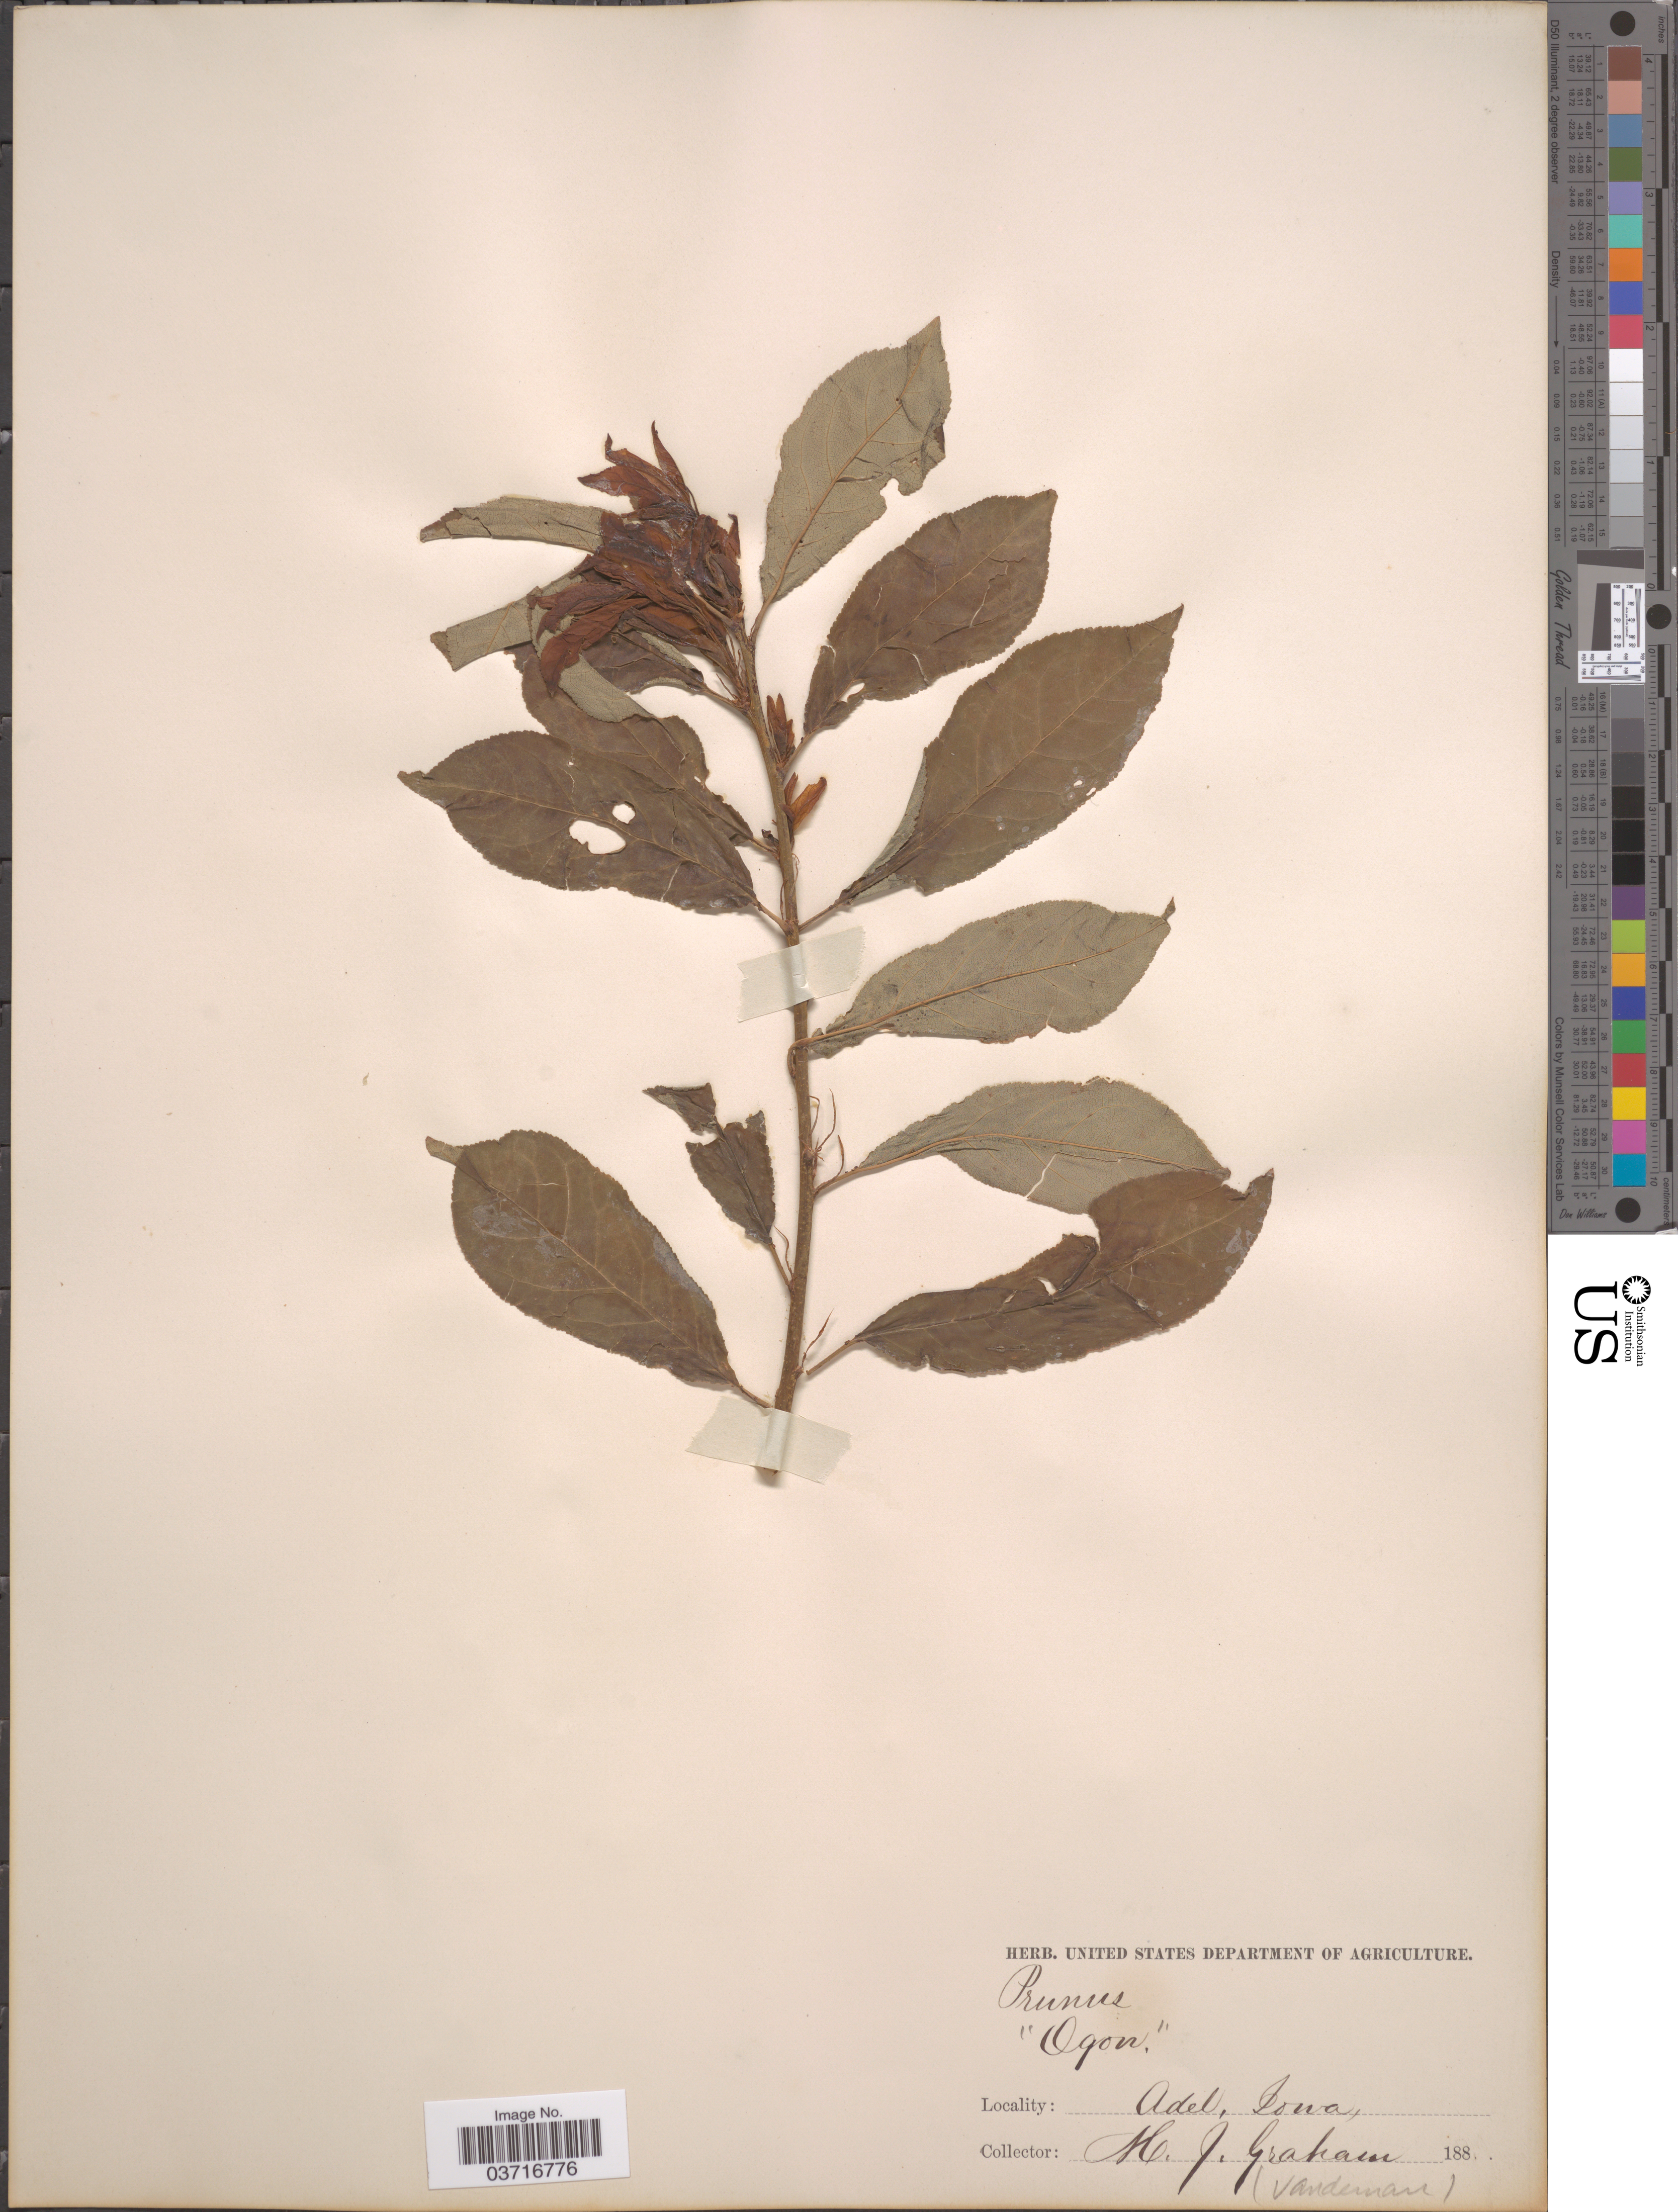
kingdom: Plantae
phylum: Tracheophyta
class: Magnoliopsida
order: Rosales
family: Rosaceae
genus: Prunus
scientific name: Prunus triflora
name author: Roxb.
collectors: M. Graham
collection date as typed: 188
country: United States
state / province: Iowa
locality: Adel.